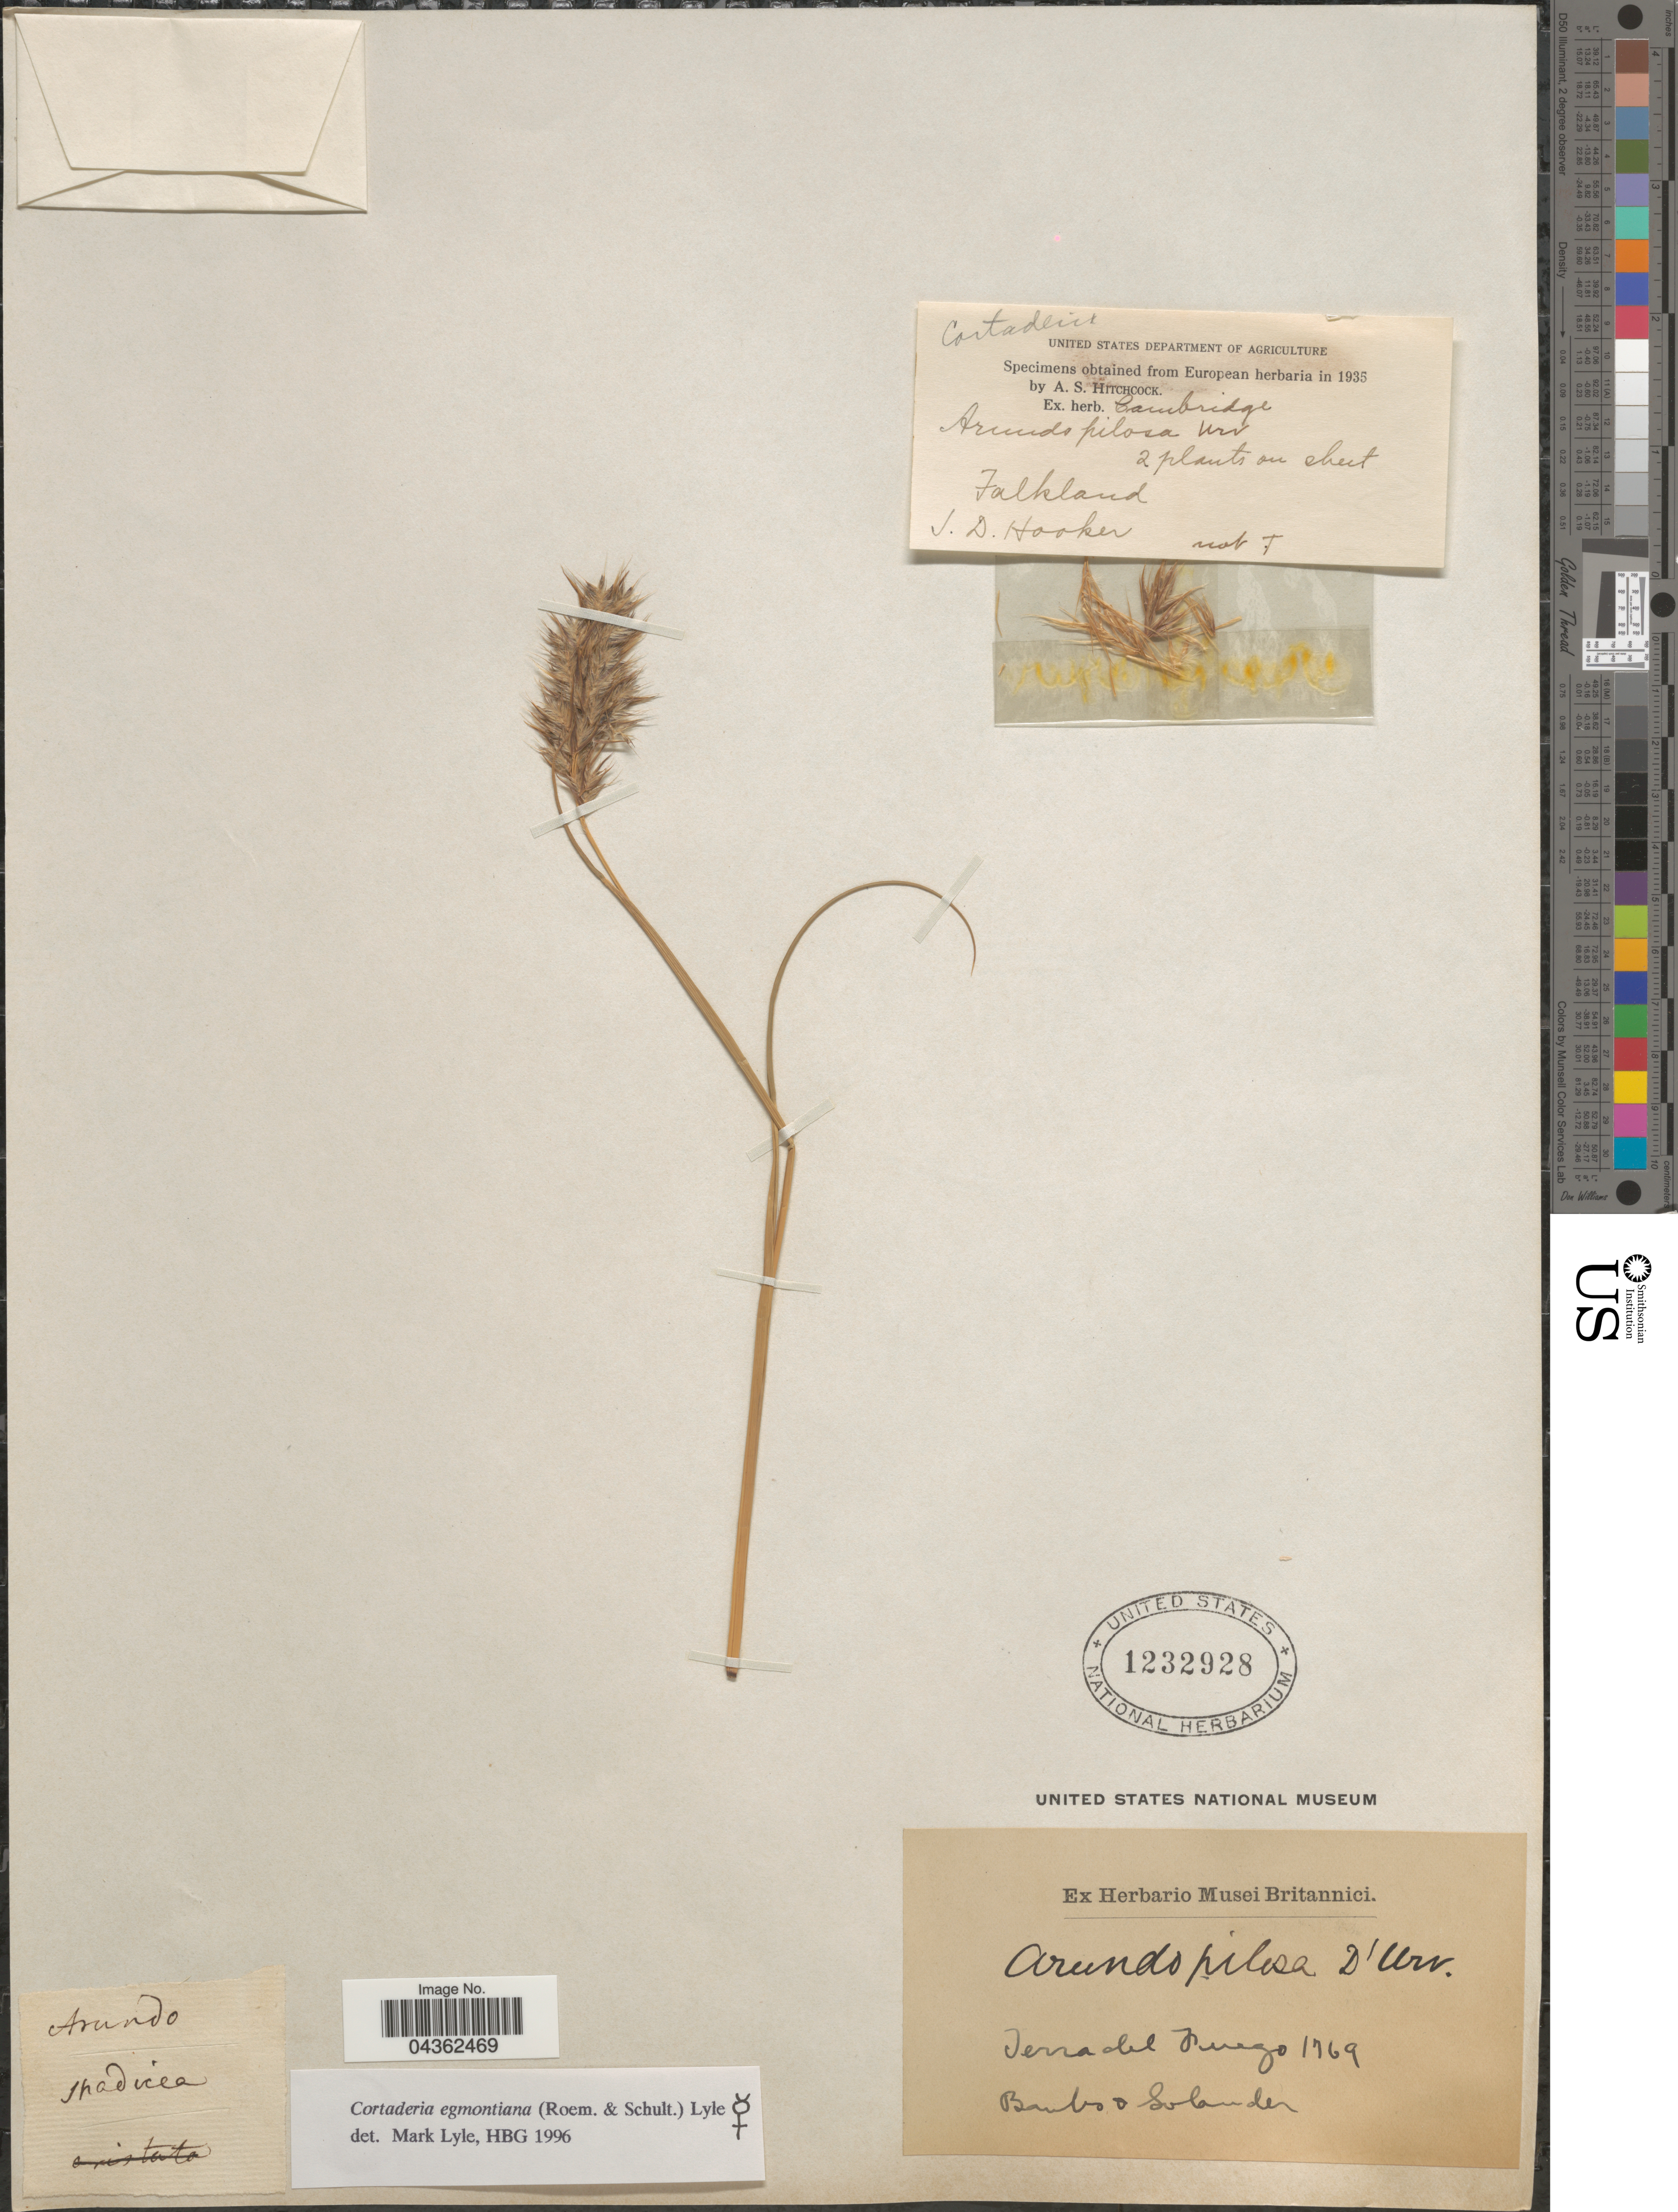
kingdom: Plantae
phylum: Tracheophyta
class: Liliopsida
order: Poales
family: Poaceae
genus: Cortaderia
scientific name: Cortaderia egmontiana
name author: (Roem. & Schult.) Lyle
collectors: -- Banks & -- Solander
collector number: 1769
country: Argentina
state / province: Tierra del Fuego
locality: Terra del Fuego.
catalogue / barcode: US 1232928